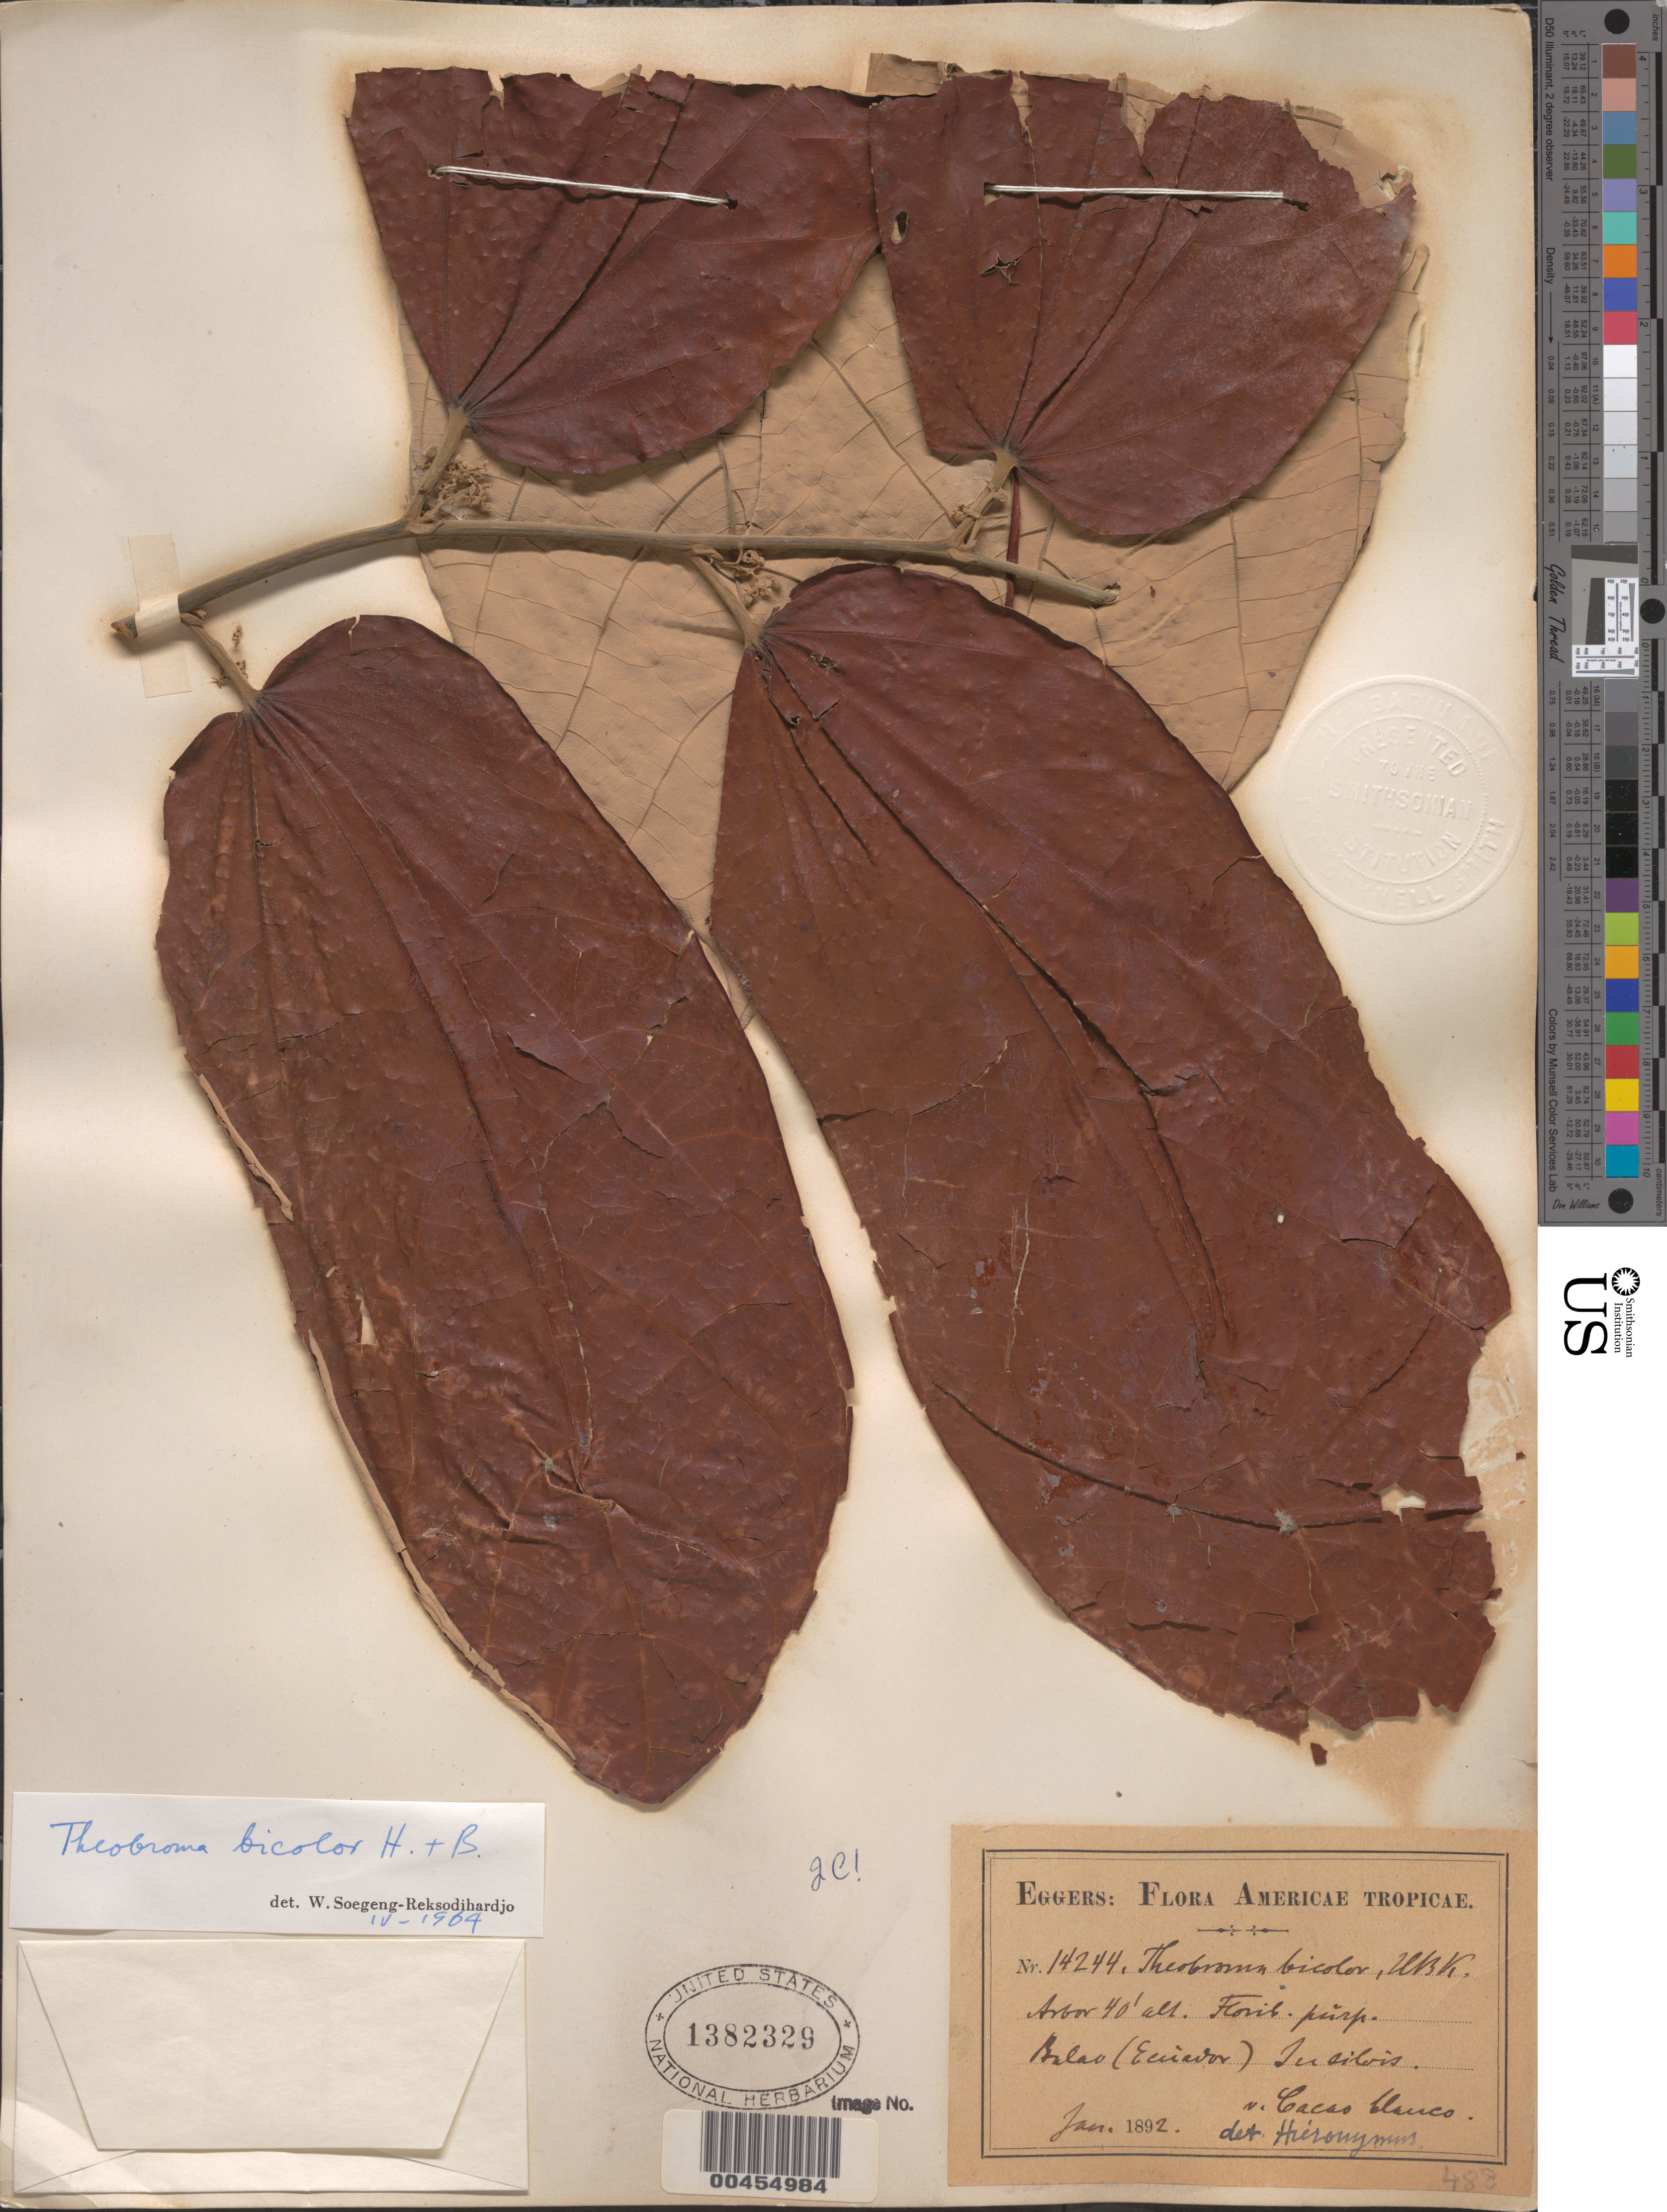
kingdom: Plantae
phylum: Tracheophyta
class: Magnoliopsida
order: Malvales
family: Malvaceae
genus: Theobroma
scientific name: Theobroma bicolor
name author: Bonpl.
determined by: Dorr, L. J., (BOT), Smithsonian Institution - National Museum of Natural History (UNITED STATES)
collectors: H. F. A. von Eggers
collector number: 14244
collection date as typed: Jan 1892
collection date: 1892-01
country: Ecuador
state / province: Guayas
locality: Balao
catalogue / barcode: US 1382329